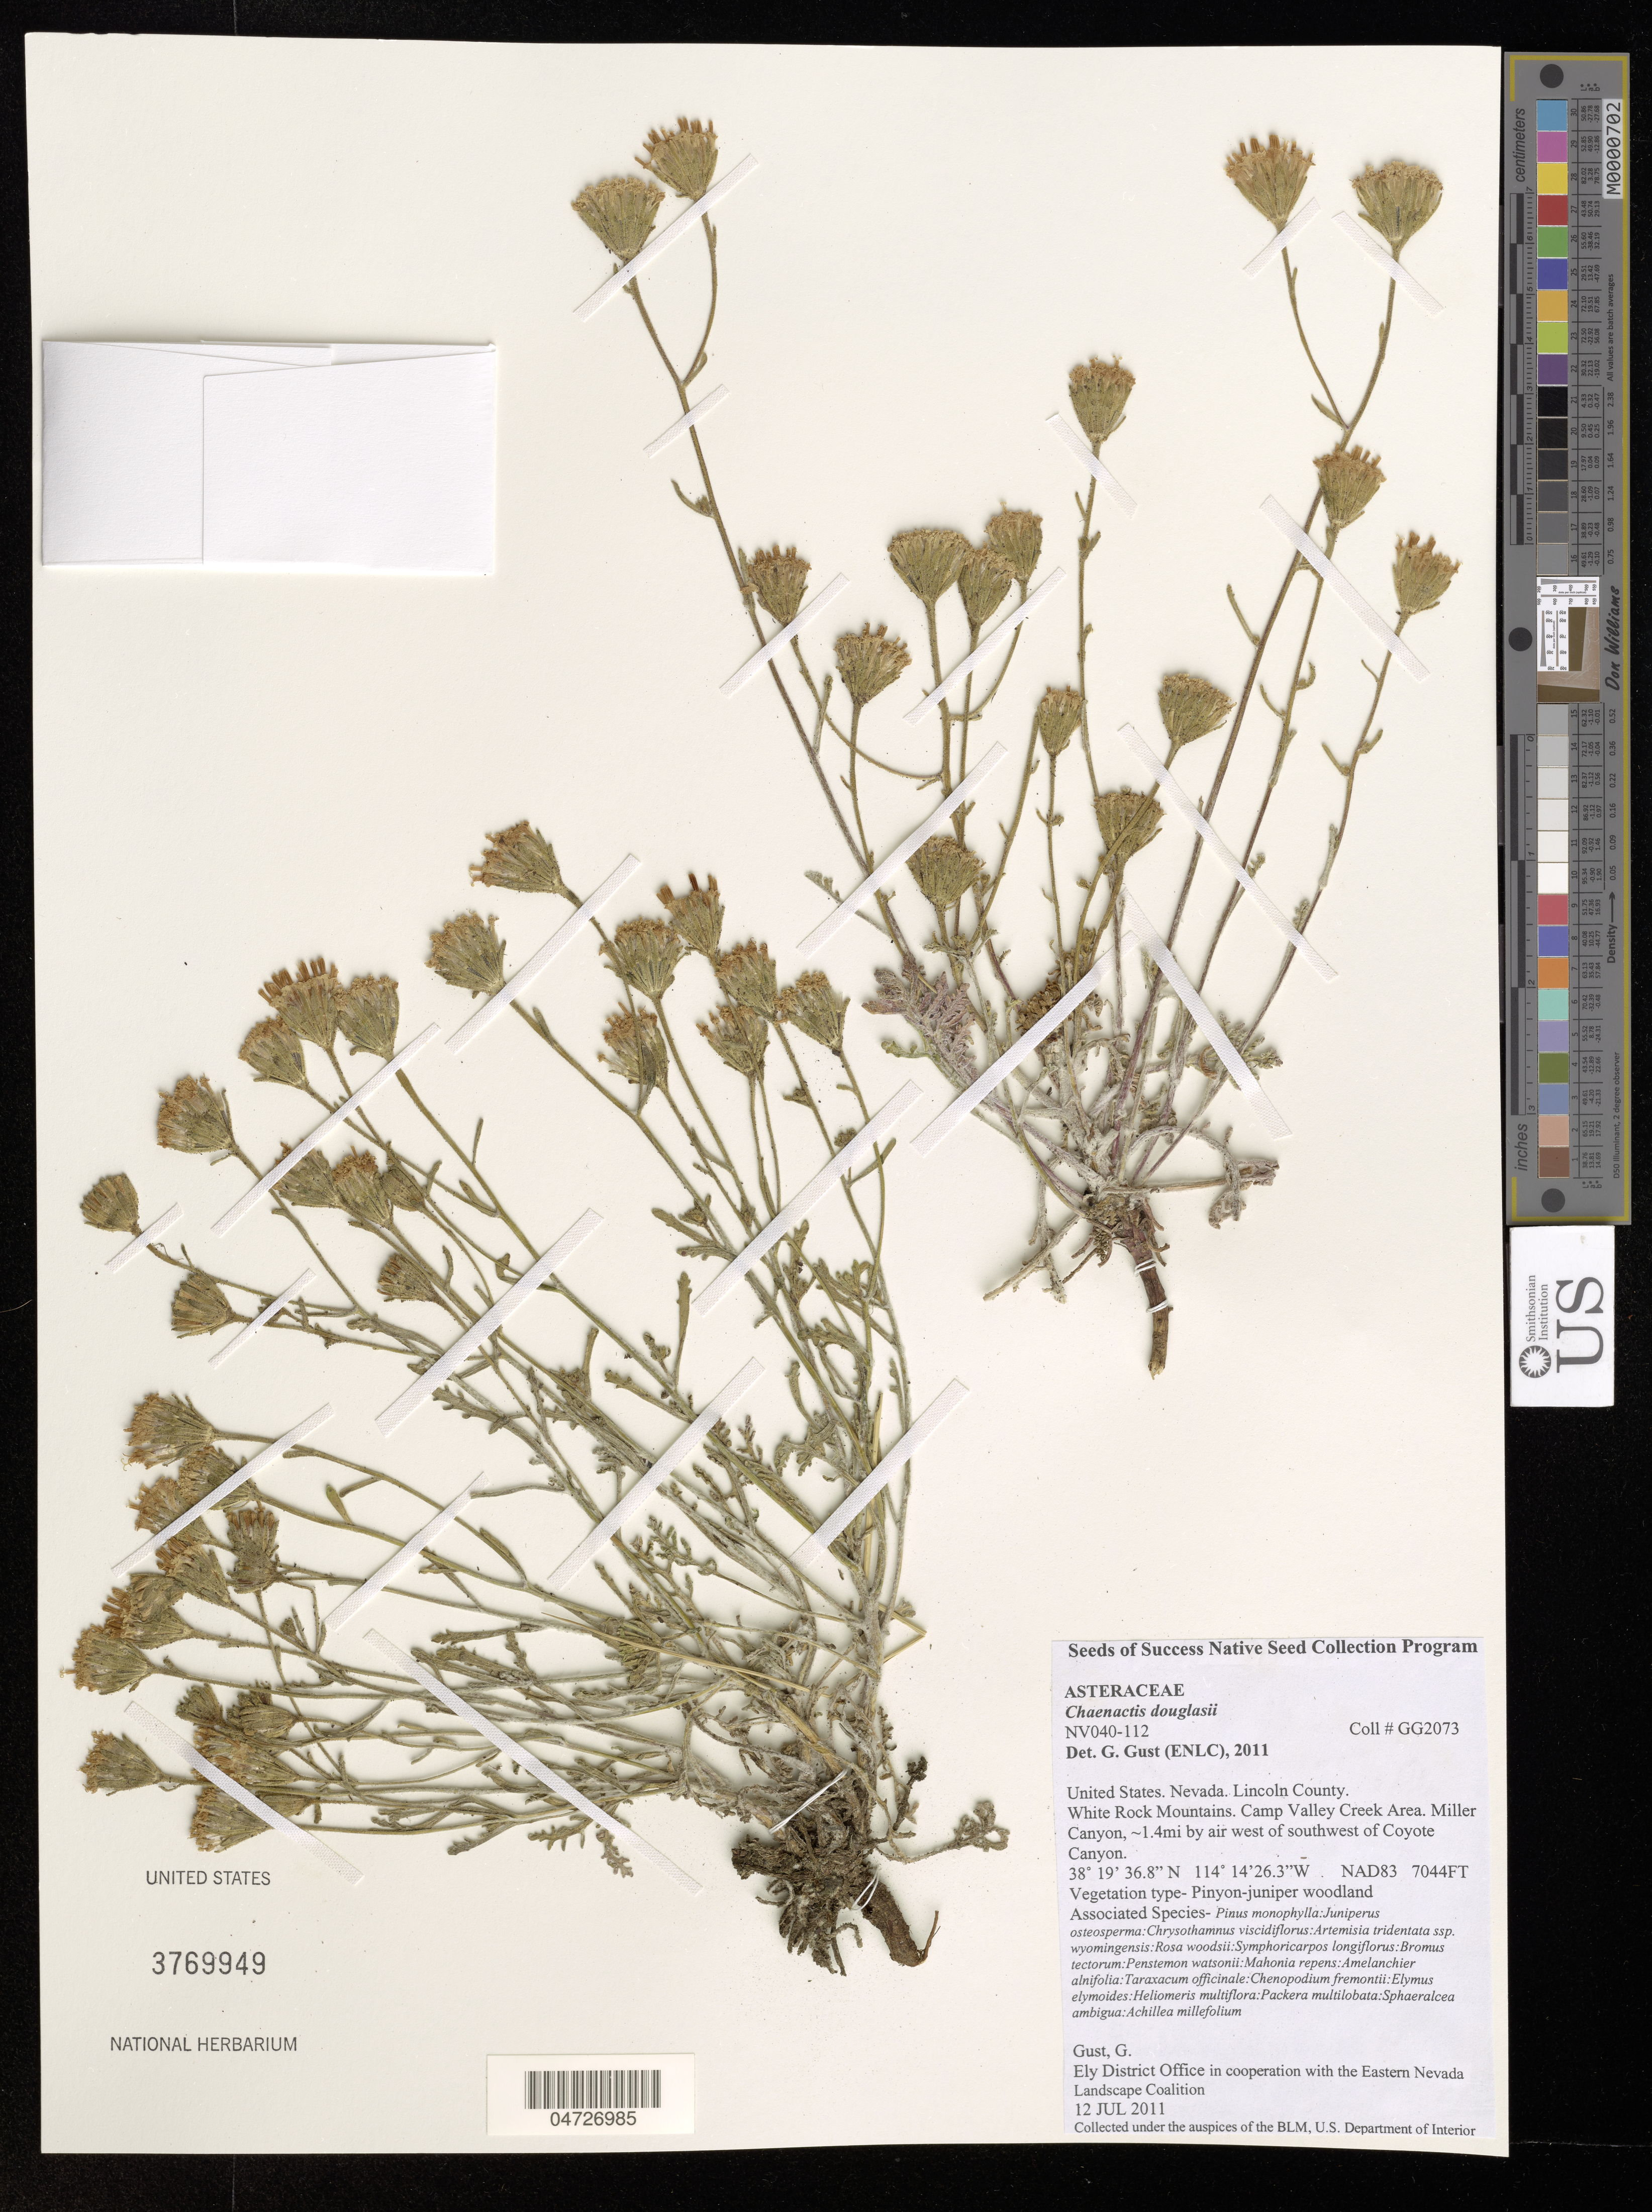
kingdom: Plantae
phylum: Tracheophyta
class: Magnoliopsida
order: Asterales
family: Asteraceae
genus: Chaenactis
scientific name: Chaenactis douglasii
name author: Hook. & Arn.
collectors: G. Gust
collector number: NV040-112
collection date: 2011-07-12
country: United States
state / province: Nevada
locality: Lincoln County. White Rock Mountains. Camp Valley Creek Area. Miller Canyon, ~1.4mi by air west of southwest of Coyote Canyon.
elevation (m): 2147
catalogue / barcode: US 3769949